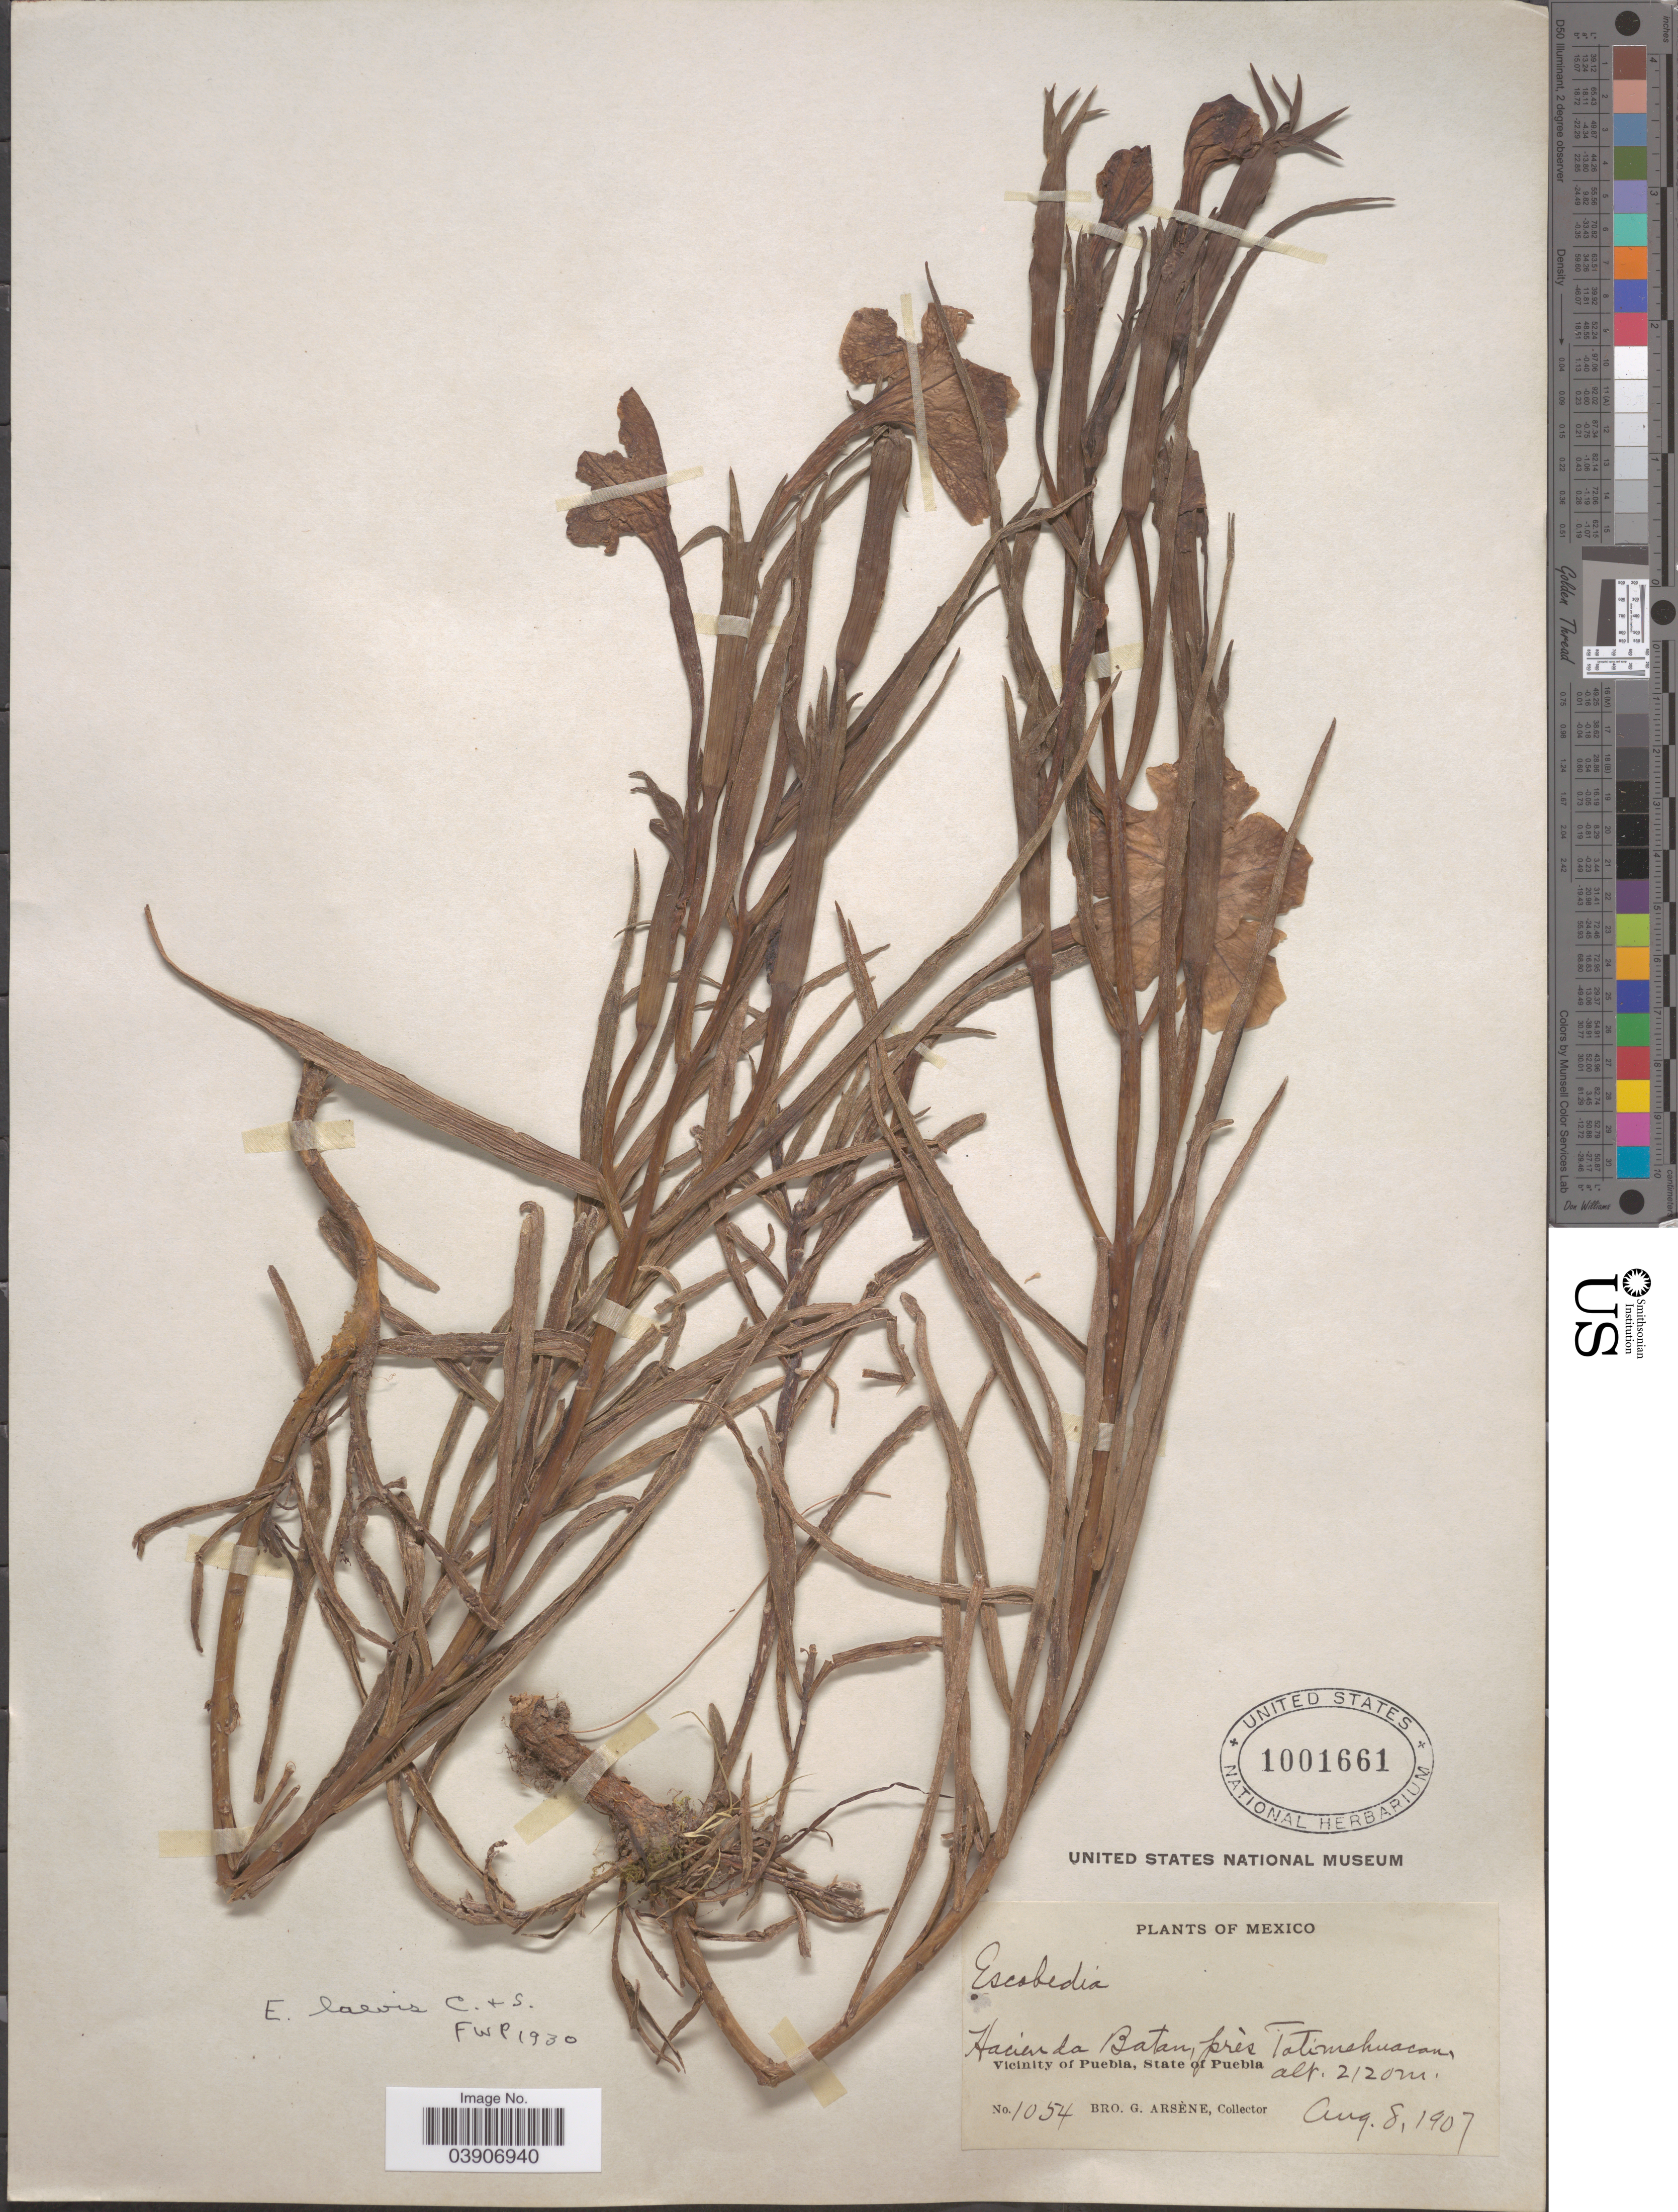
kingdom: Plantae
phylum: Tracheophyta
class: Magnoliopsida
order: Lamiales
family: Orobanchaceae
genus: Escobedia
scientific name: Escobedia laevis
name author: Schltdl. & Cham.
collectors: Bro. G. Arsène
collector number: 1054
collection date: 1907-08-08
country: Mexico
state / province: Puebla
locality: Hacienda Batan, prés Tatimahuacan, Vicinity of Puebla.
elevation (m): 2120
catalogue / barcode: US 1001661